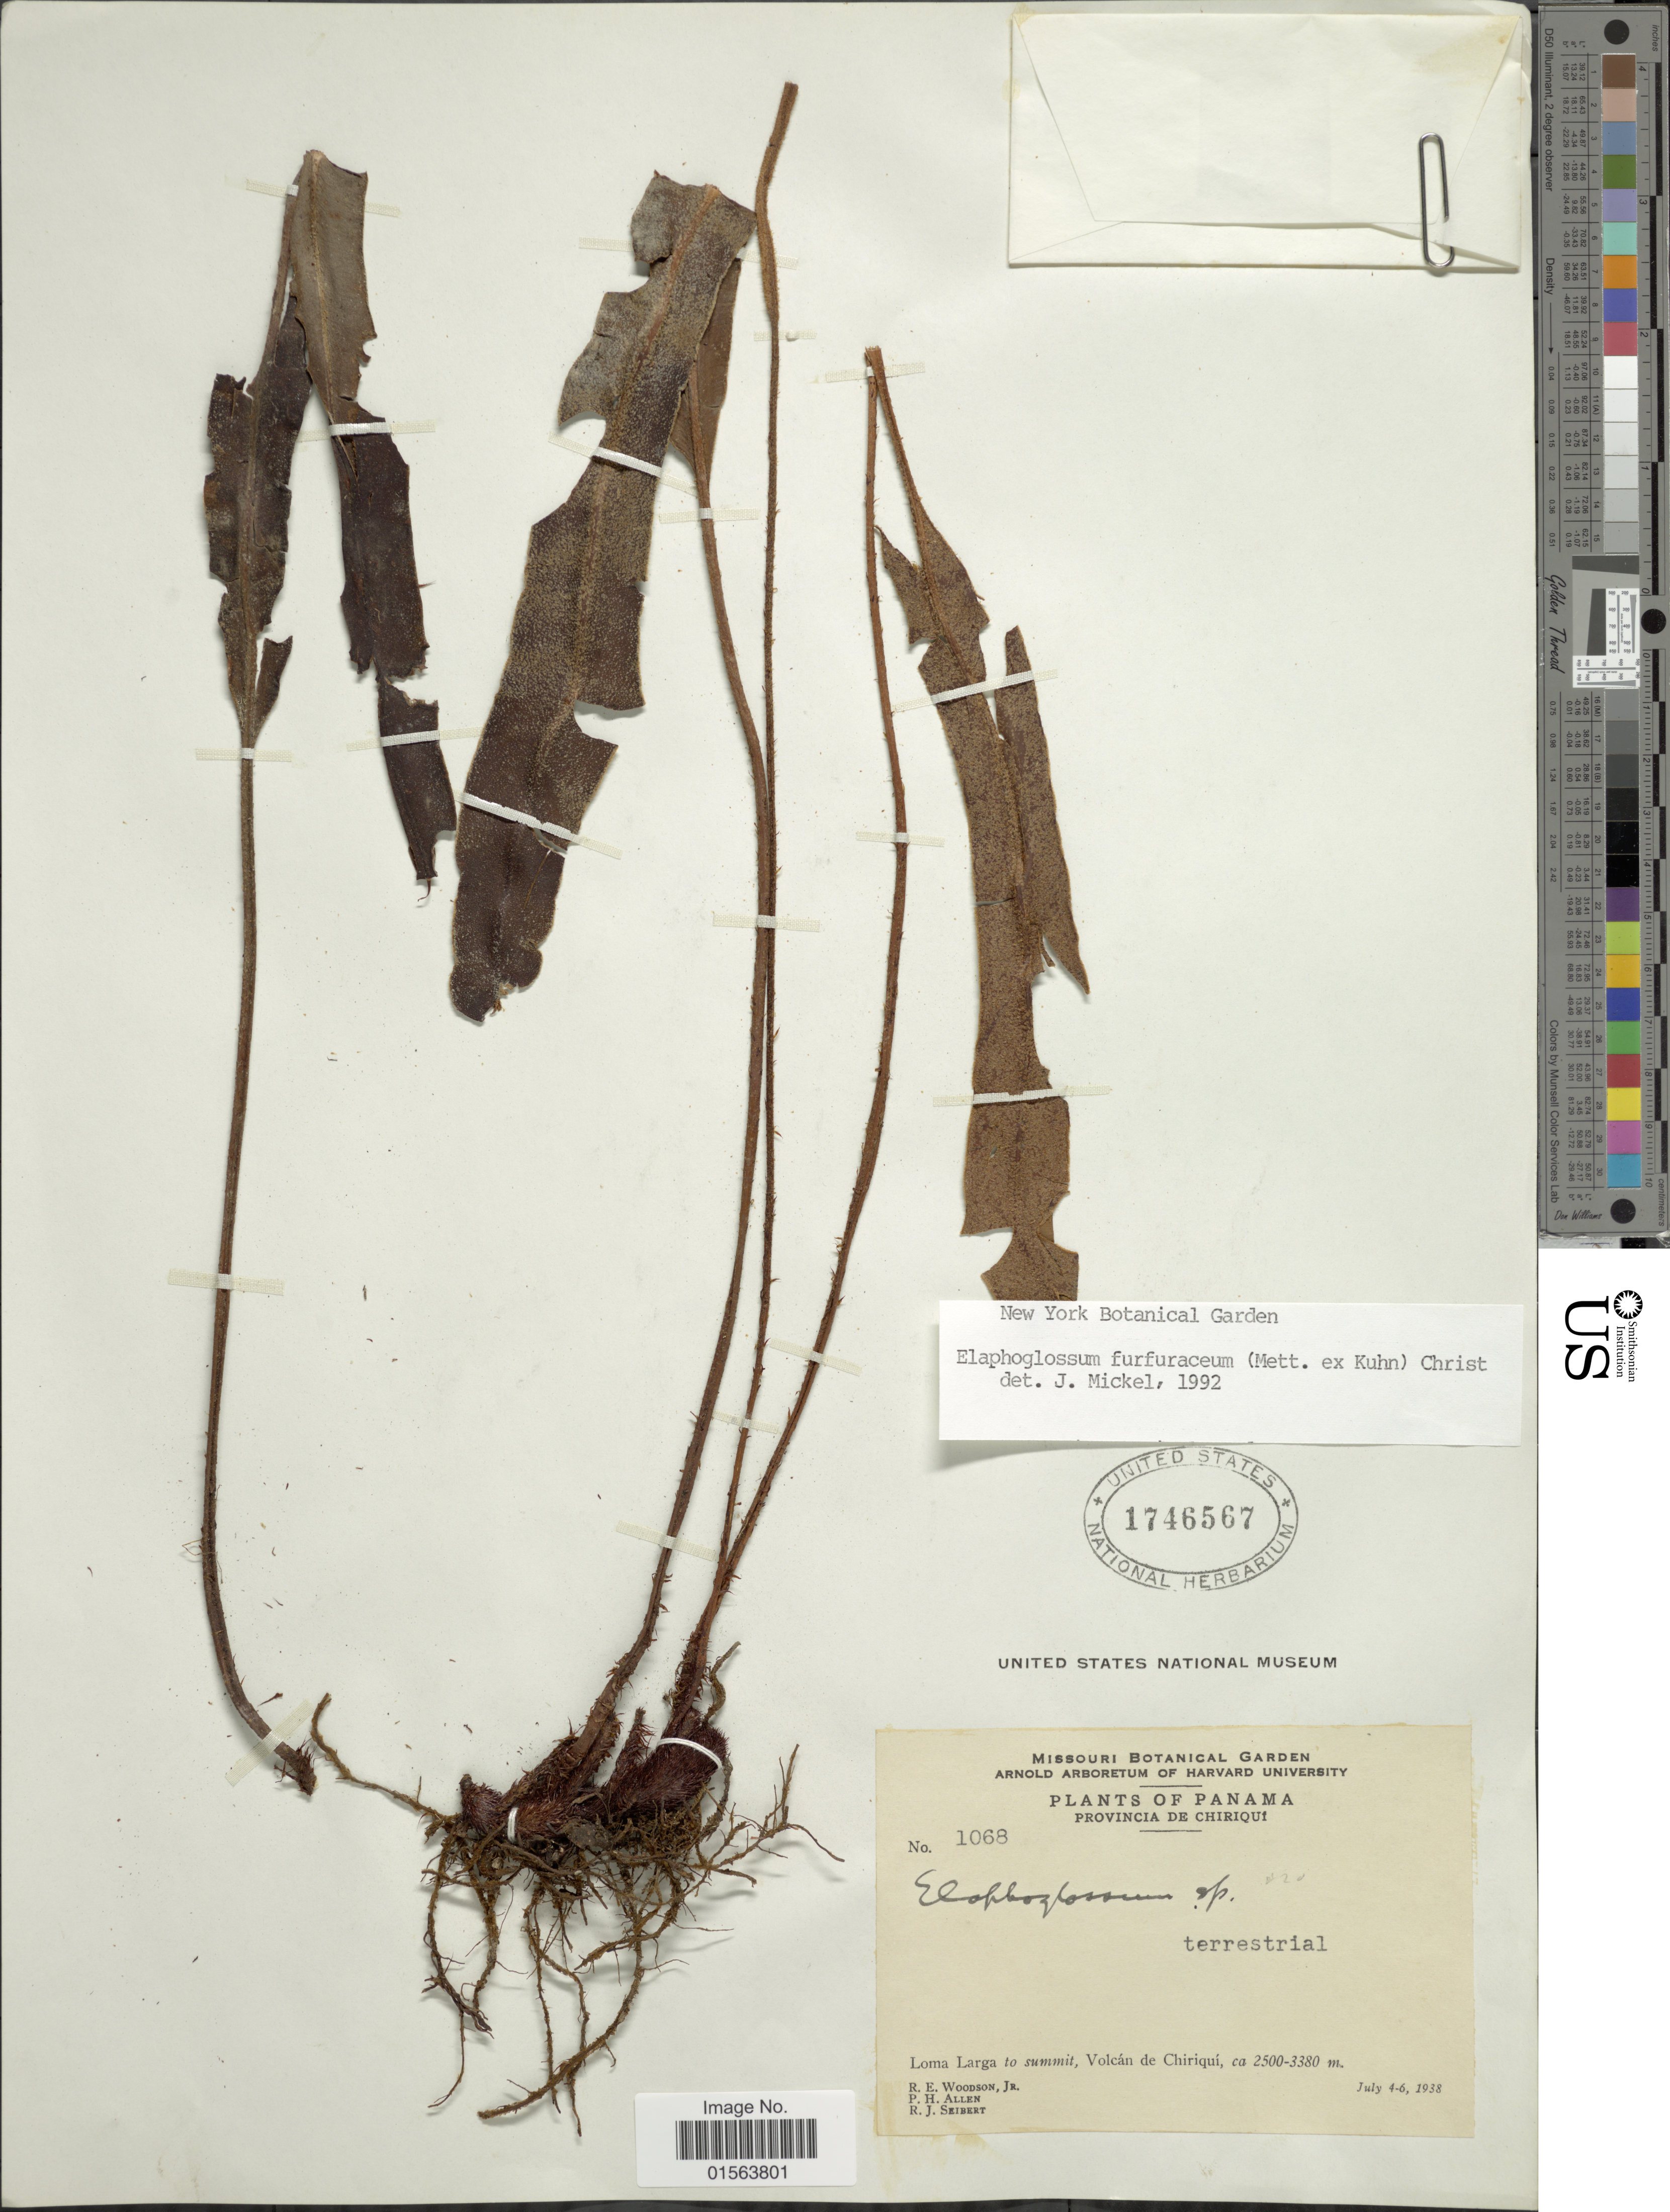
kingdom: Plantae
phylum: Tracheophyta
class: Polypodiopsida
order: Polypodiales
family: Dryopteridaceae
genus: Elaphoglossum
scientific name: Elaphoglossum furfuraceum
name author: (Mett. ex Kuhn) Christ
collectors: R. E. Woodson, P. H. Allen & R. J. Seibert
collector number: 1068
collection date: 1938-07-04/1938-07-06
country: Panama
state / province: Chiriqui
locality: Provincia de Chiriqui, Loma Larga to summit, Volcan de Chiriqui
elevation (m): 2500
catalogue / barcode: US 1746567